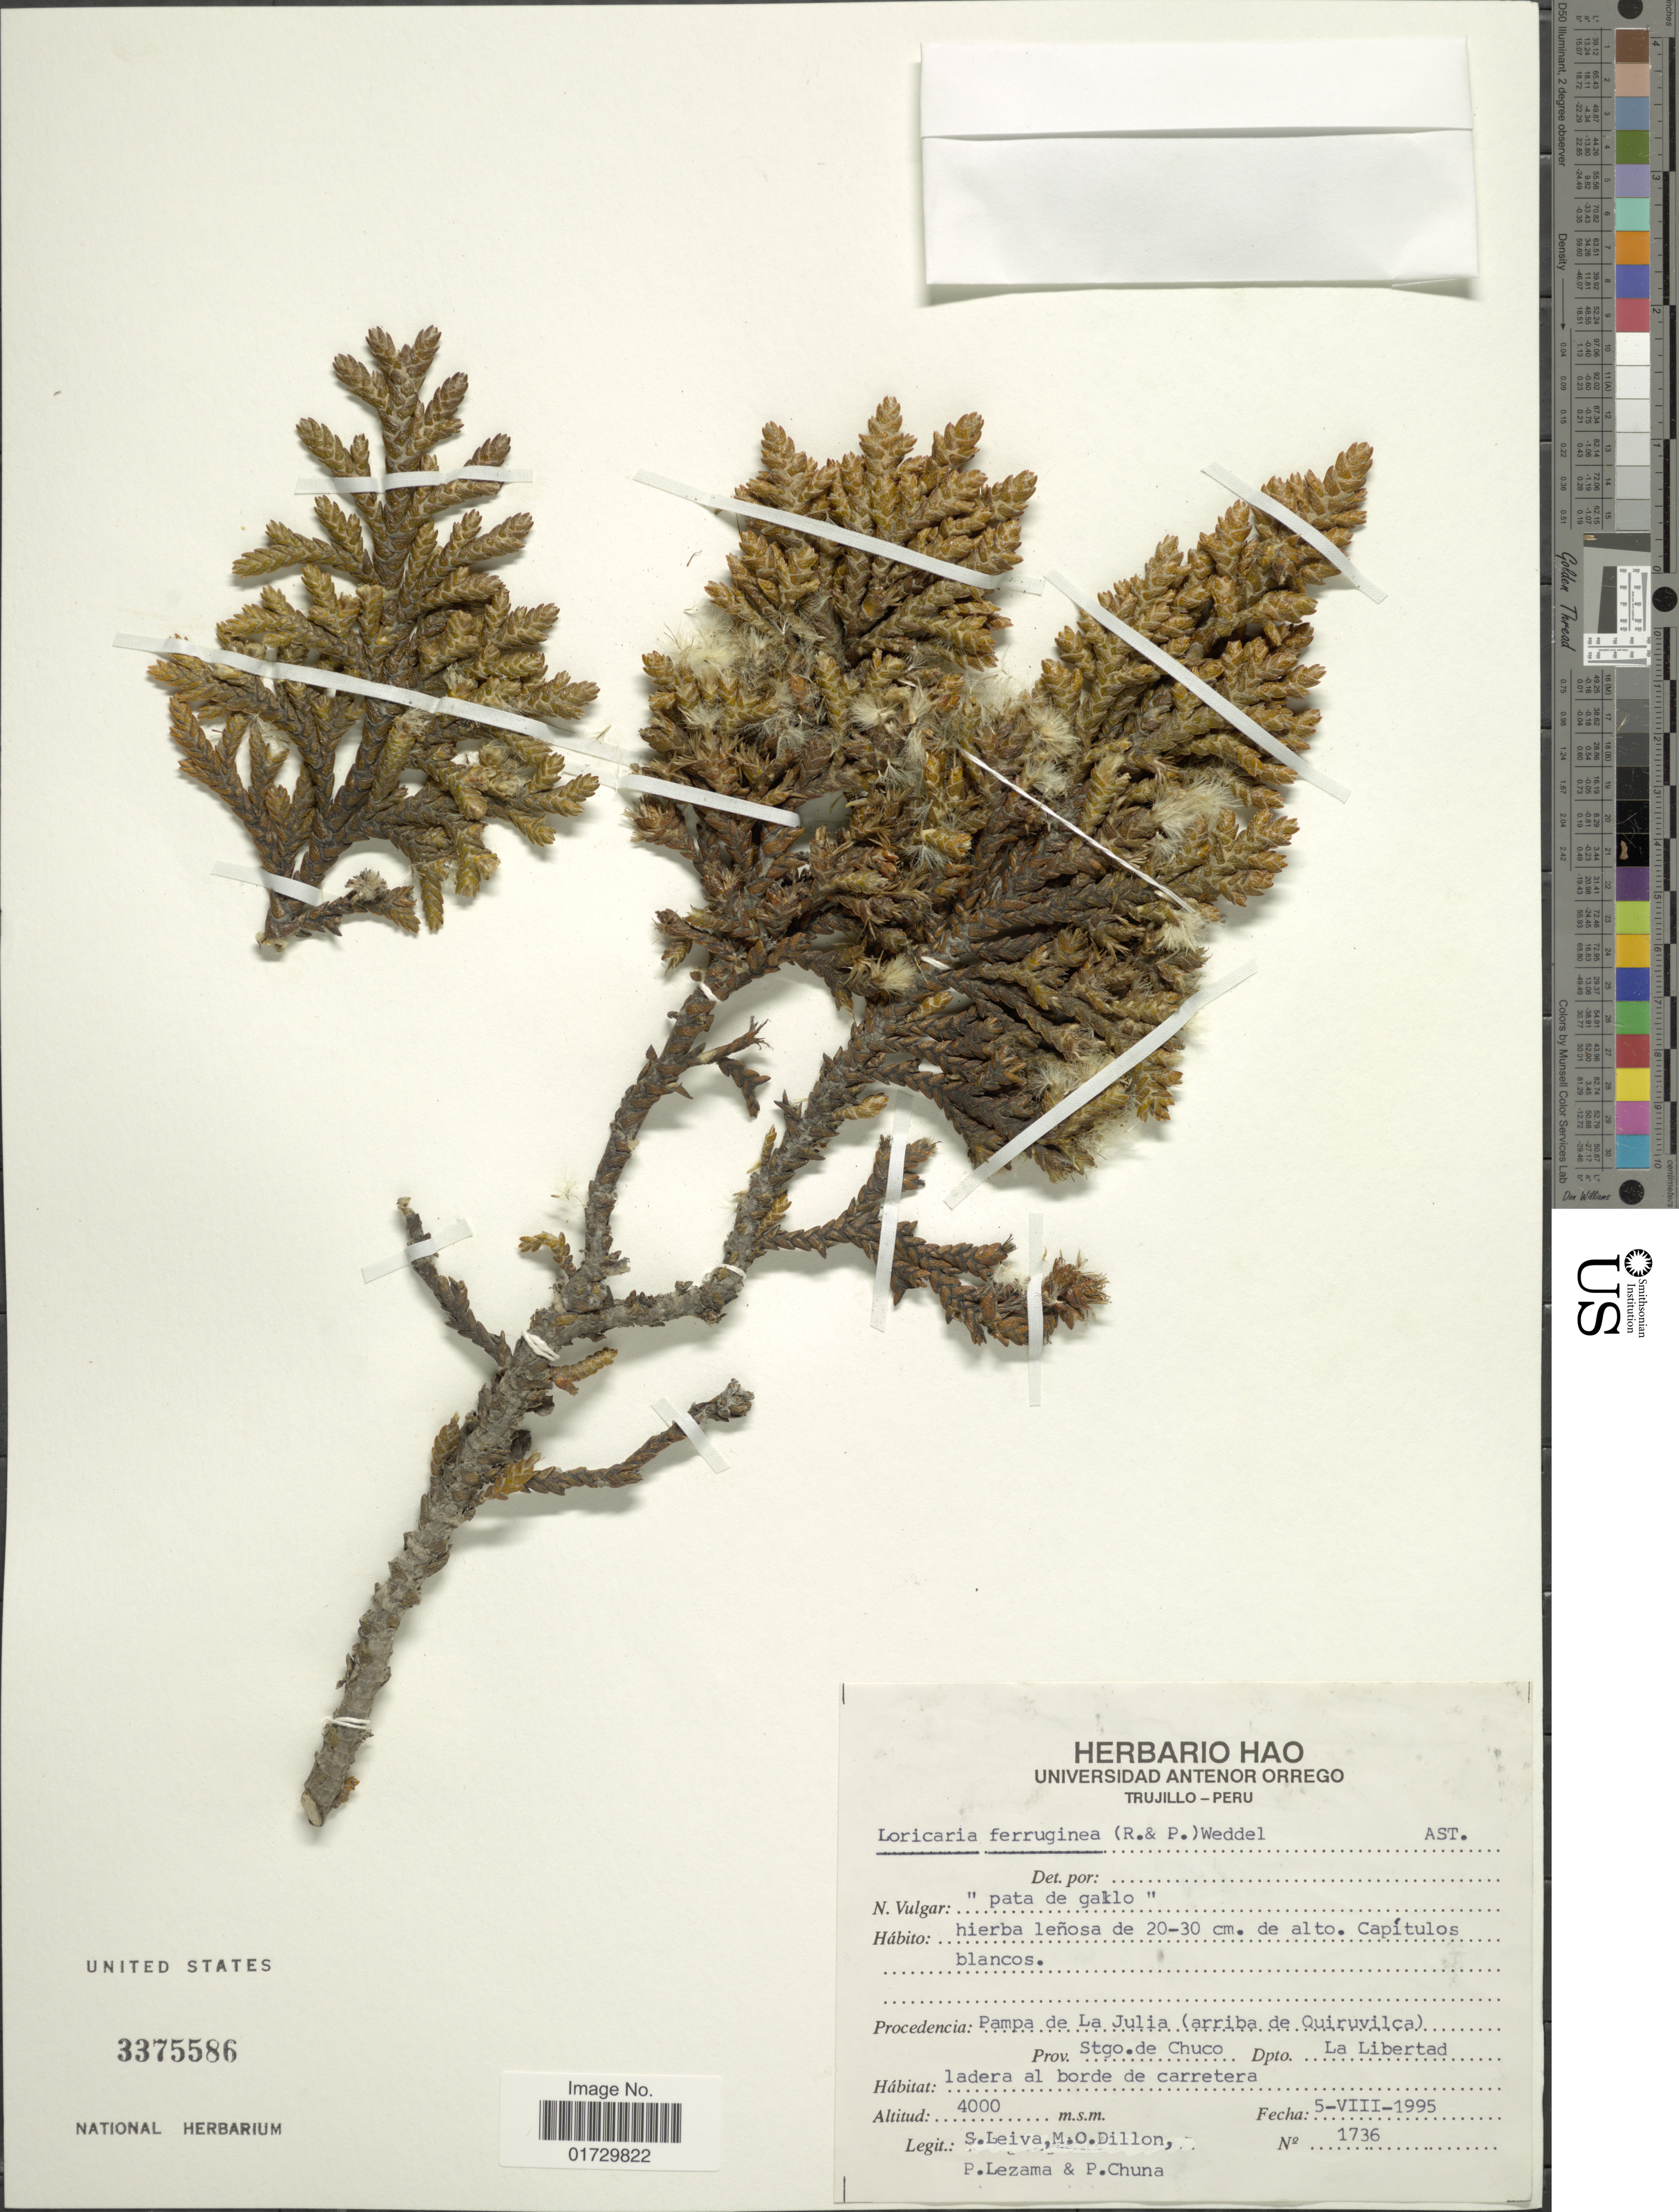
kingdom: Plantae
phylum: Tracheophyta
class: Magnoliopsida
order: Asterales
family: Asteraceae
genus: Loricaria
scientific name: Loricaria ferruginea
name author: (Ruiz & Pav.) Wedd.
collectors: S. Leiva, M. O. Dillon, P. Lezama & P. Chuna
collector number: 1736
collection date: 1995-08-05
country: Peru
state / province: La Libertad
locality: Procedencia: Pa,pa de la Julia (arriba de Quiruvilca), Prov.: Stgo. De Chuco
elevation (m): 4000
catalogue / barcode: US 3375586